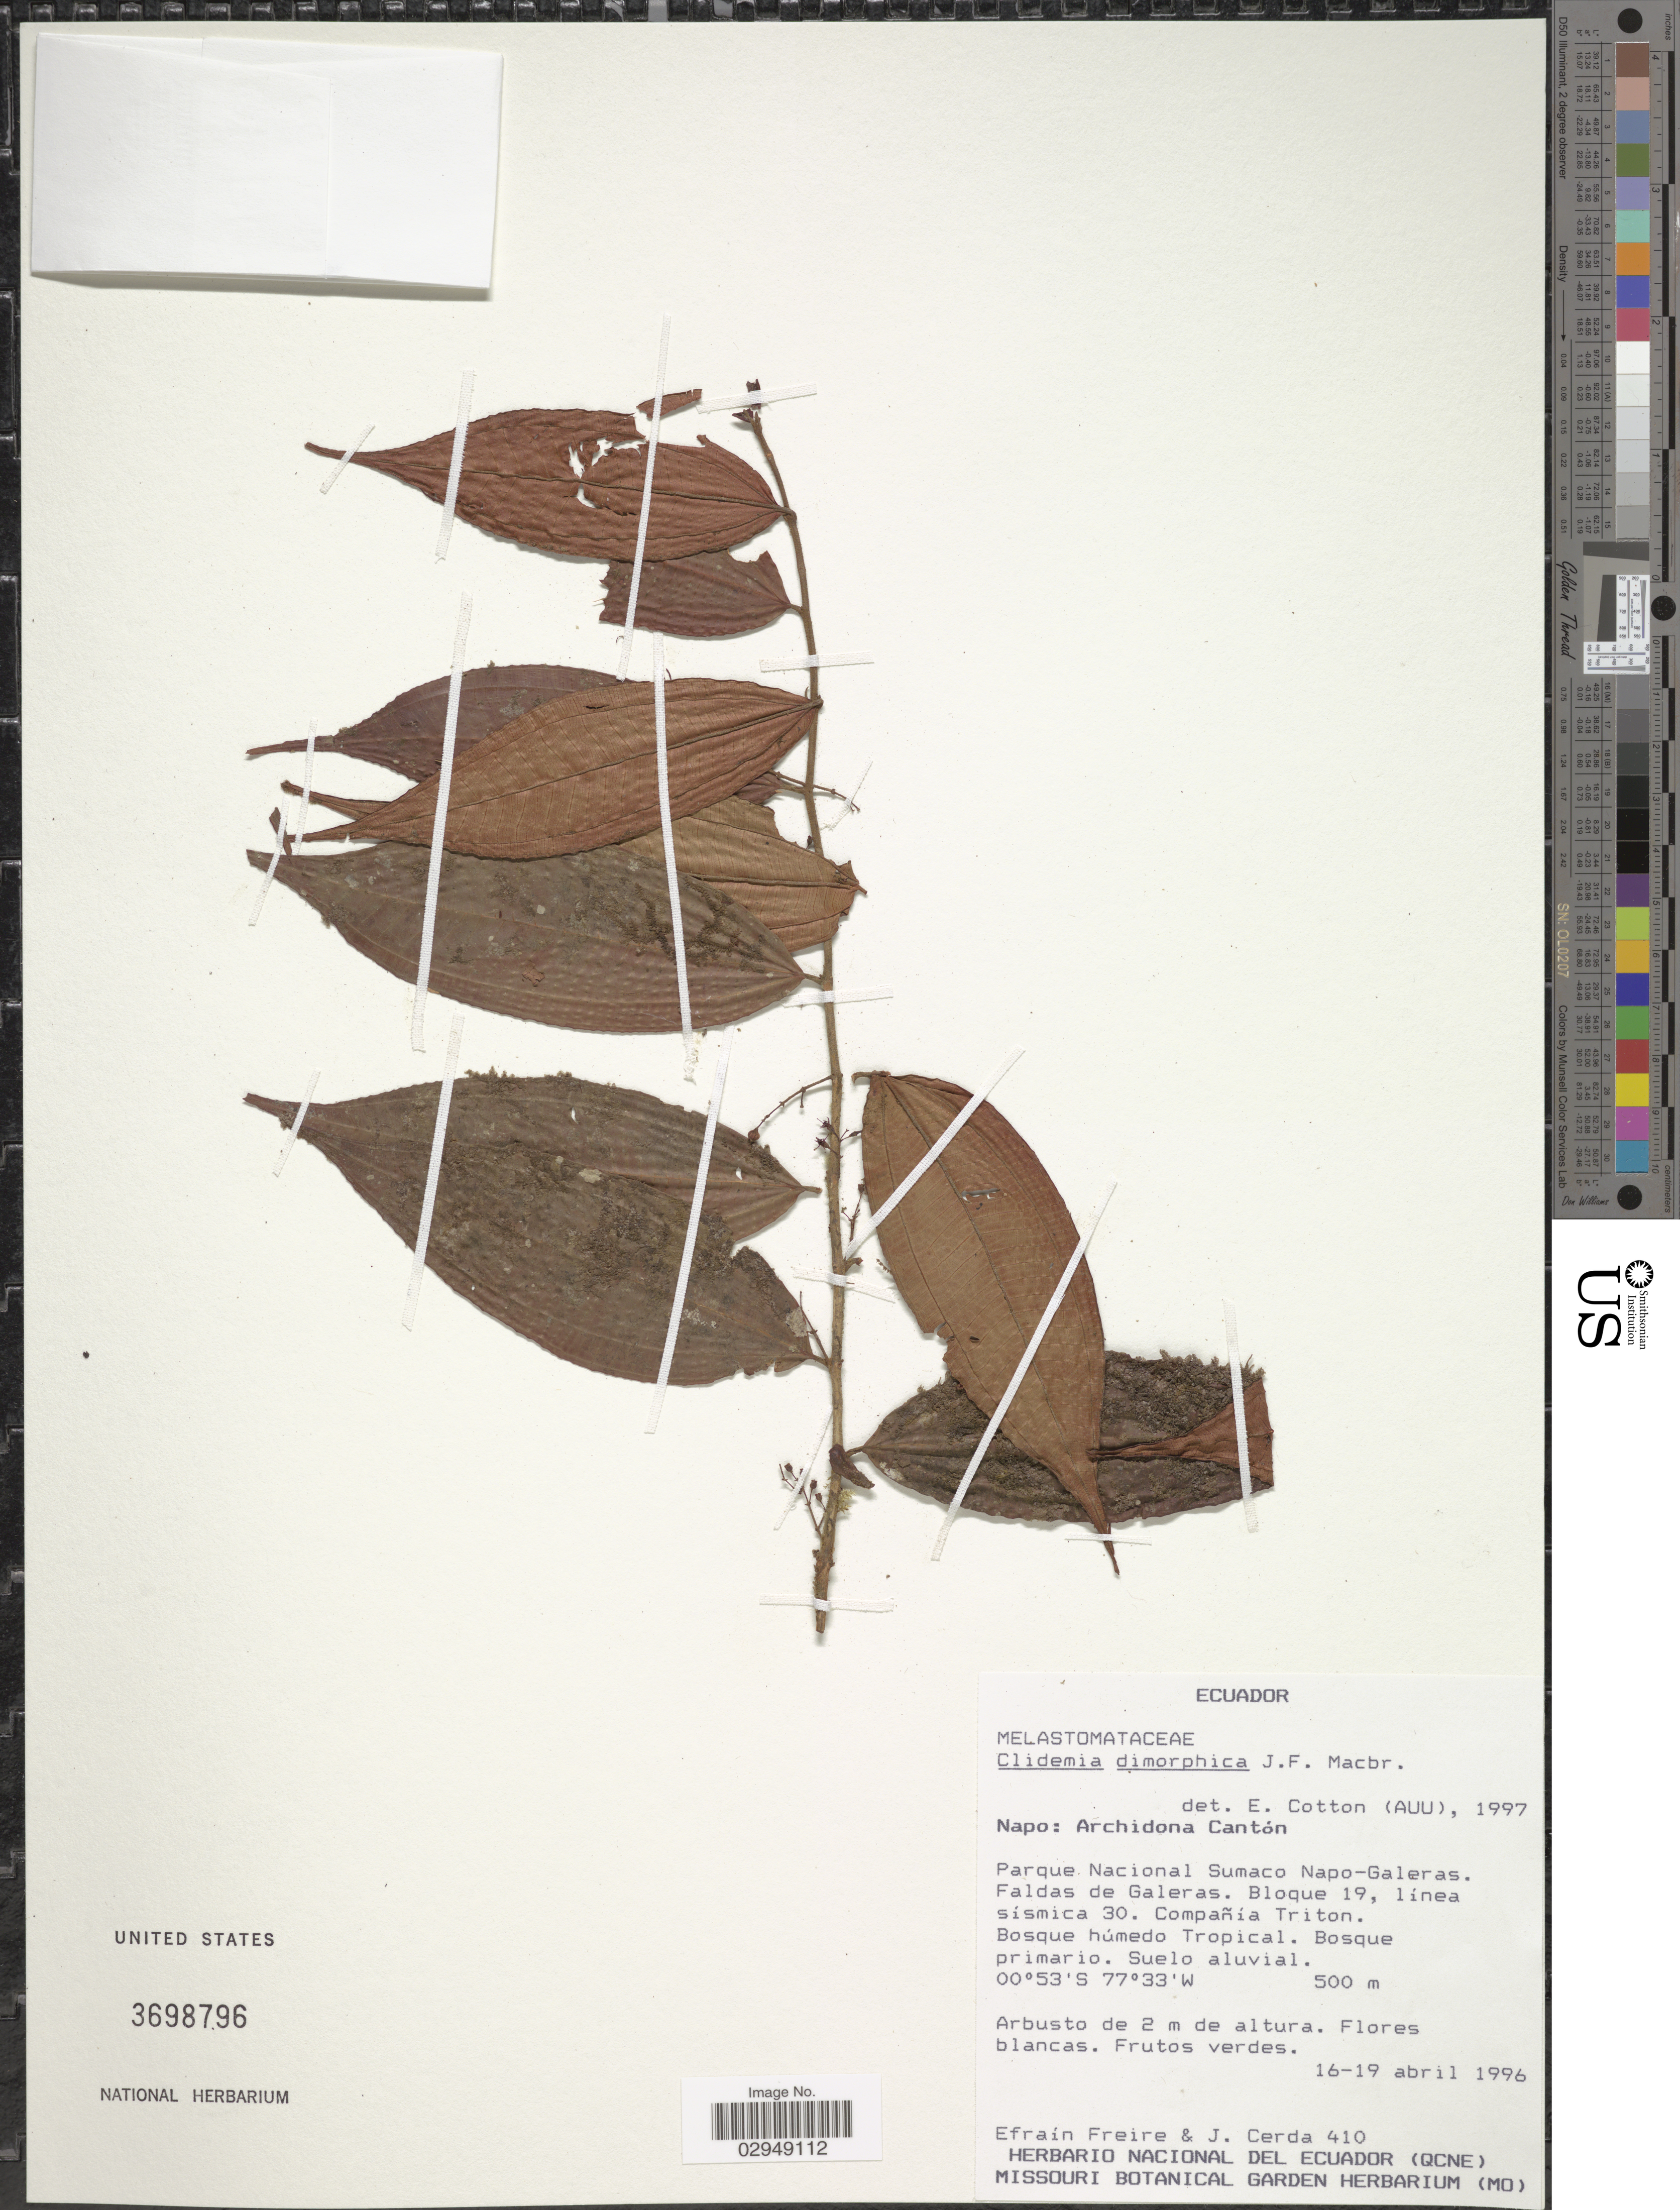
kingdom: Plantae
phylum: Tracheophyta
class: Magnoliopsida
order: Myrtales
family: Melastomataceae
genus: Clidemia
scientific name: Clidemia dimorphica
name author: J.F. Macbr.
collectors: E. Freire & J. Cerda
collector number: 410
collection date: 1996-04-16/1996-04-19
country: Ecuador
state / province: Napo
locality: Archidona Cantón, Parque Nacional Sumaco Napo-Galeras, Faldas de Galeras, Bloque 19, línea sísmica 30, Compañia Triton.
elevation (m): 500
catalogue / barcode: US 3698796